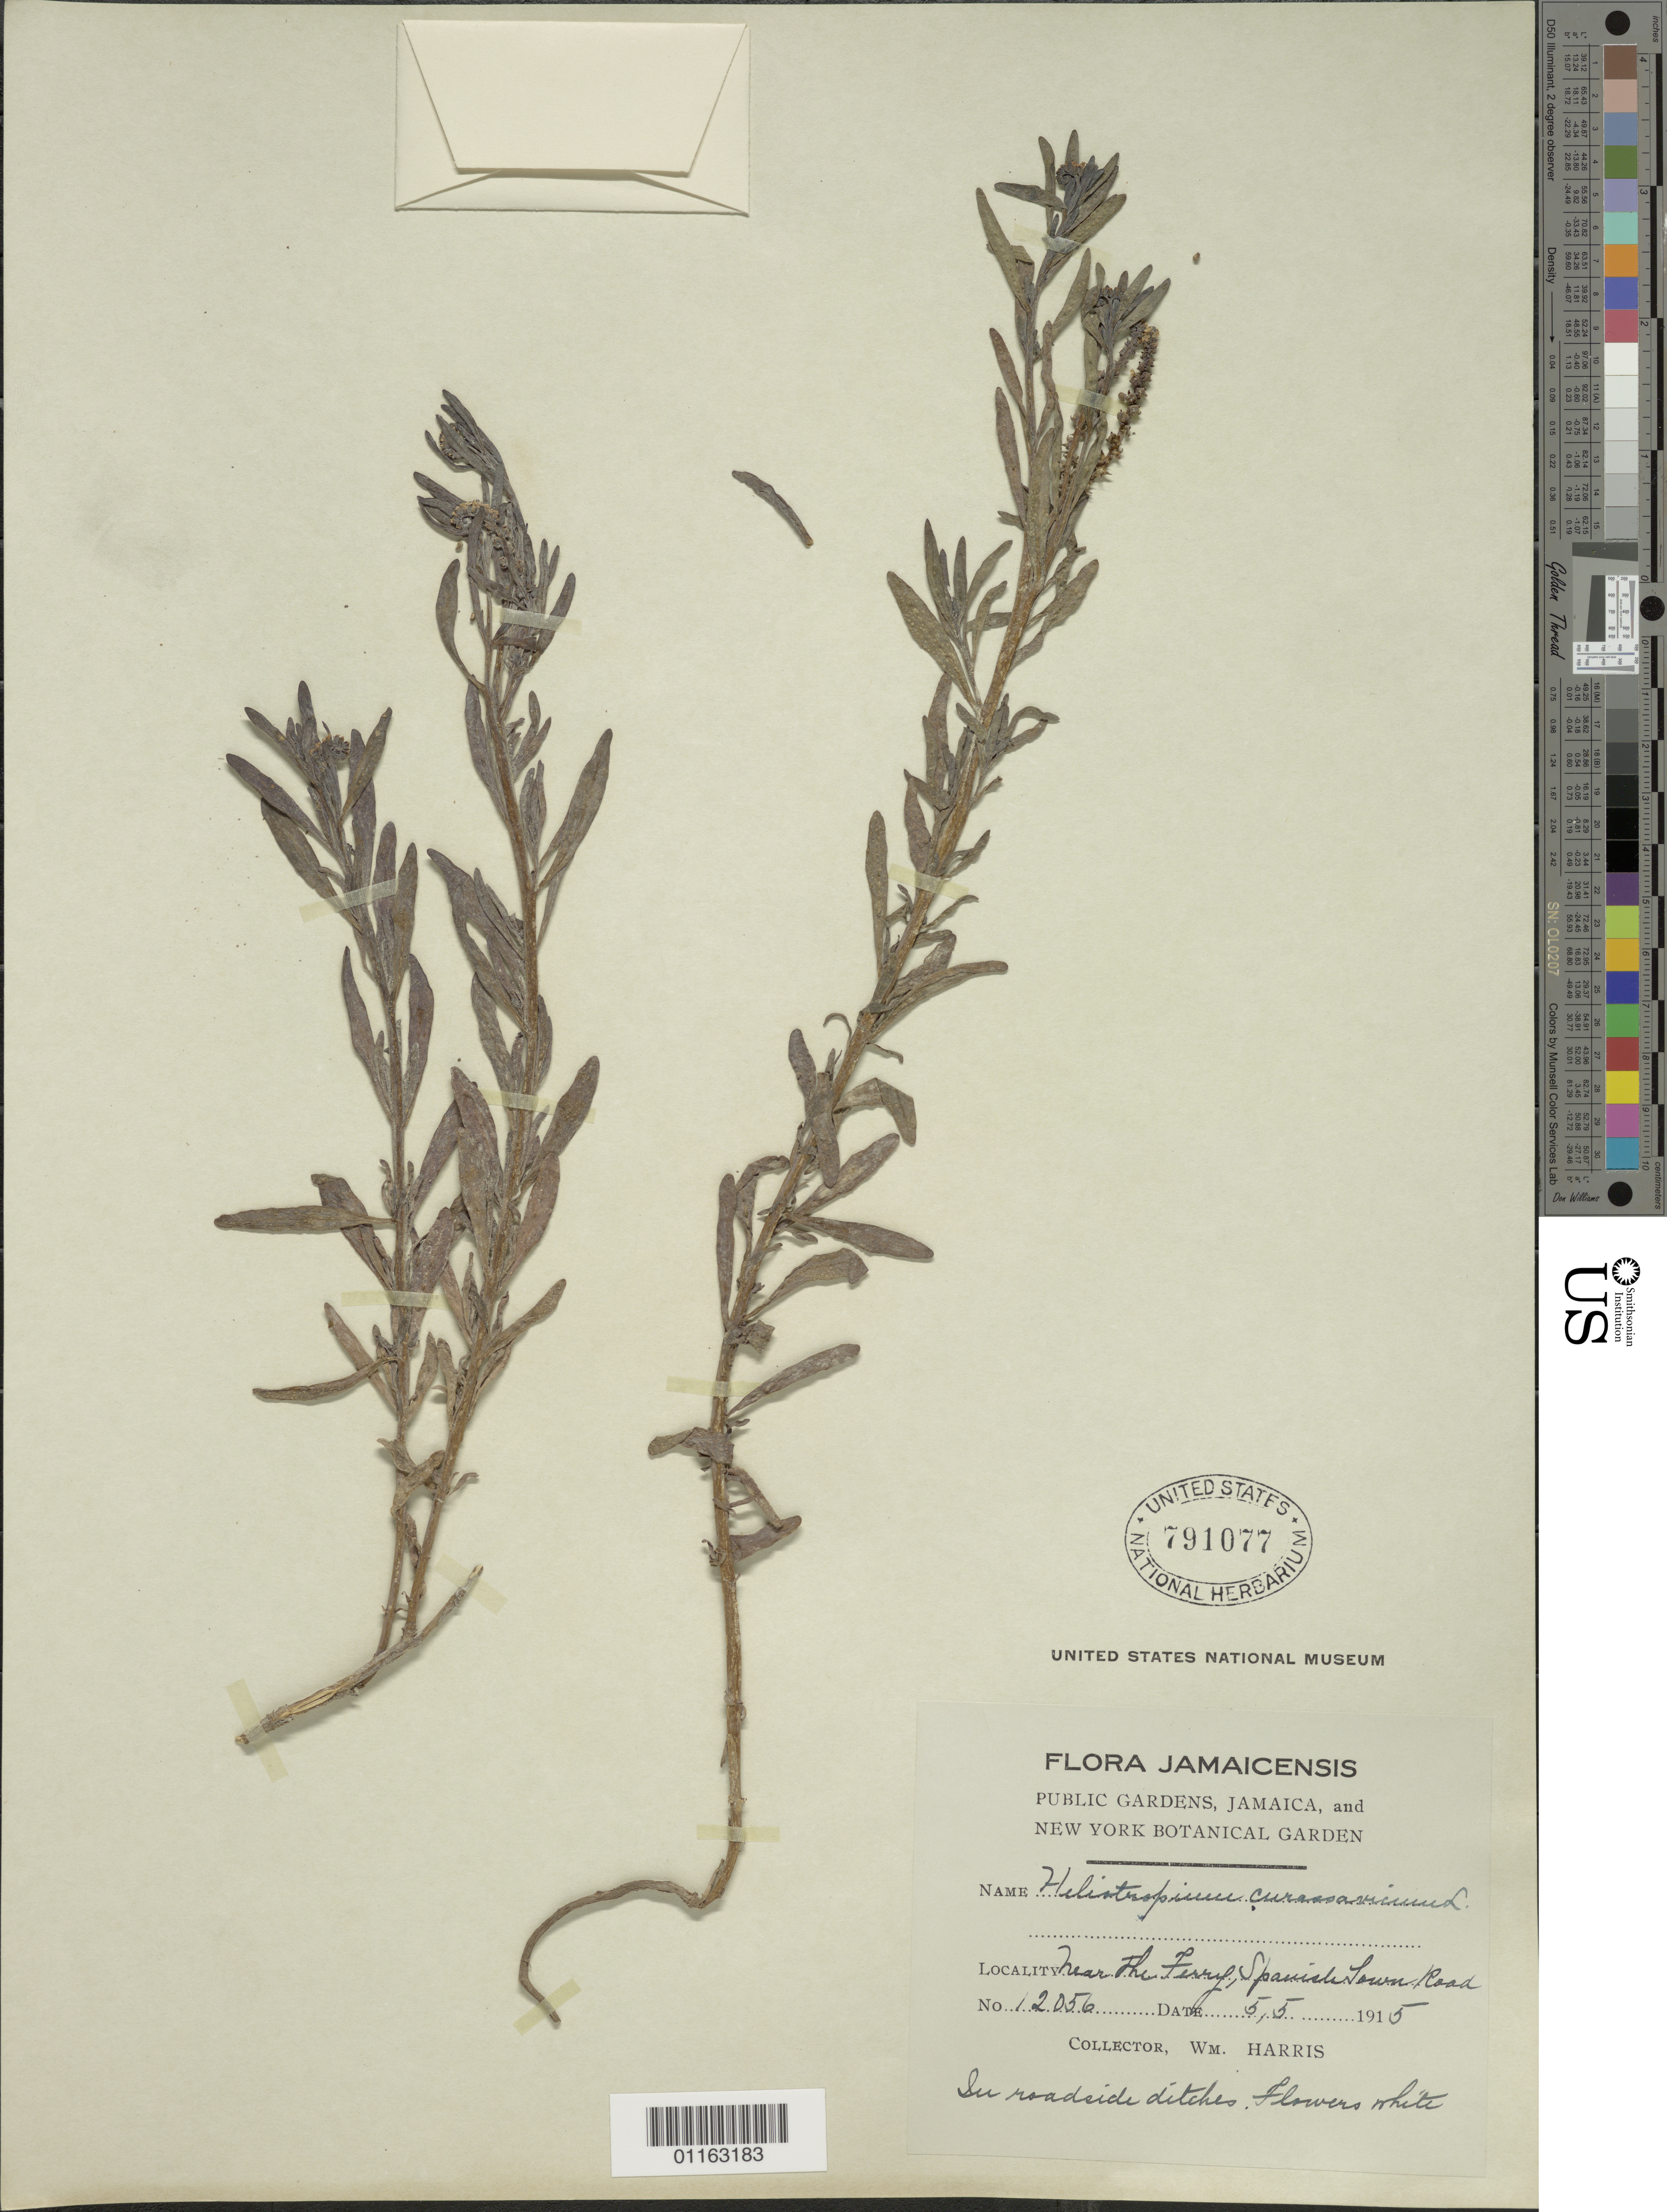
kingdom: Plantae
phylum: Tracheophyta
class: Magnoliopsida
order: Boraginales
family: Heliotropiaceae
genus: Heliotropium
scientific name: Heliotropium curassavicum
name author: L.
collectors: W. Harris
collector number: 12056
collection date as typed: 05 May 1915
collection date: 1915-05-05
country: Jamaica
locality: near the ferry, Spanish Town Rd; in roadise ditches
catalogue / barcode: US 791077